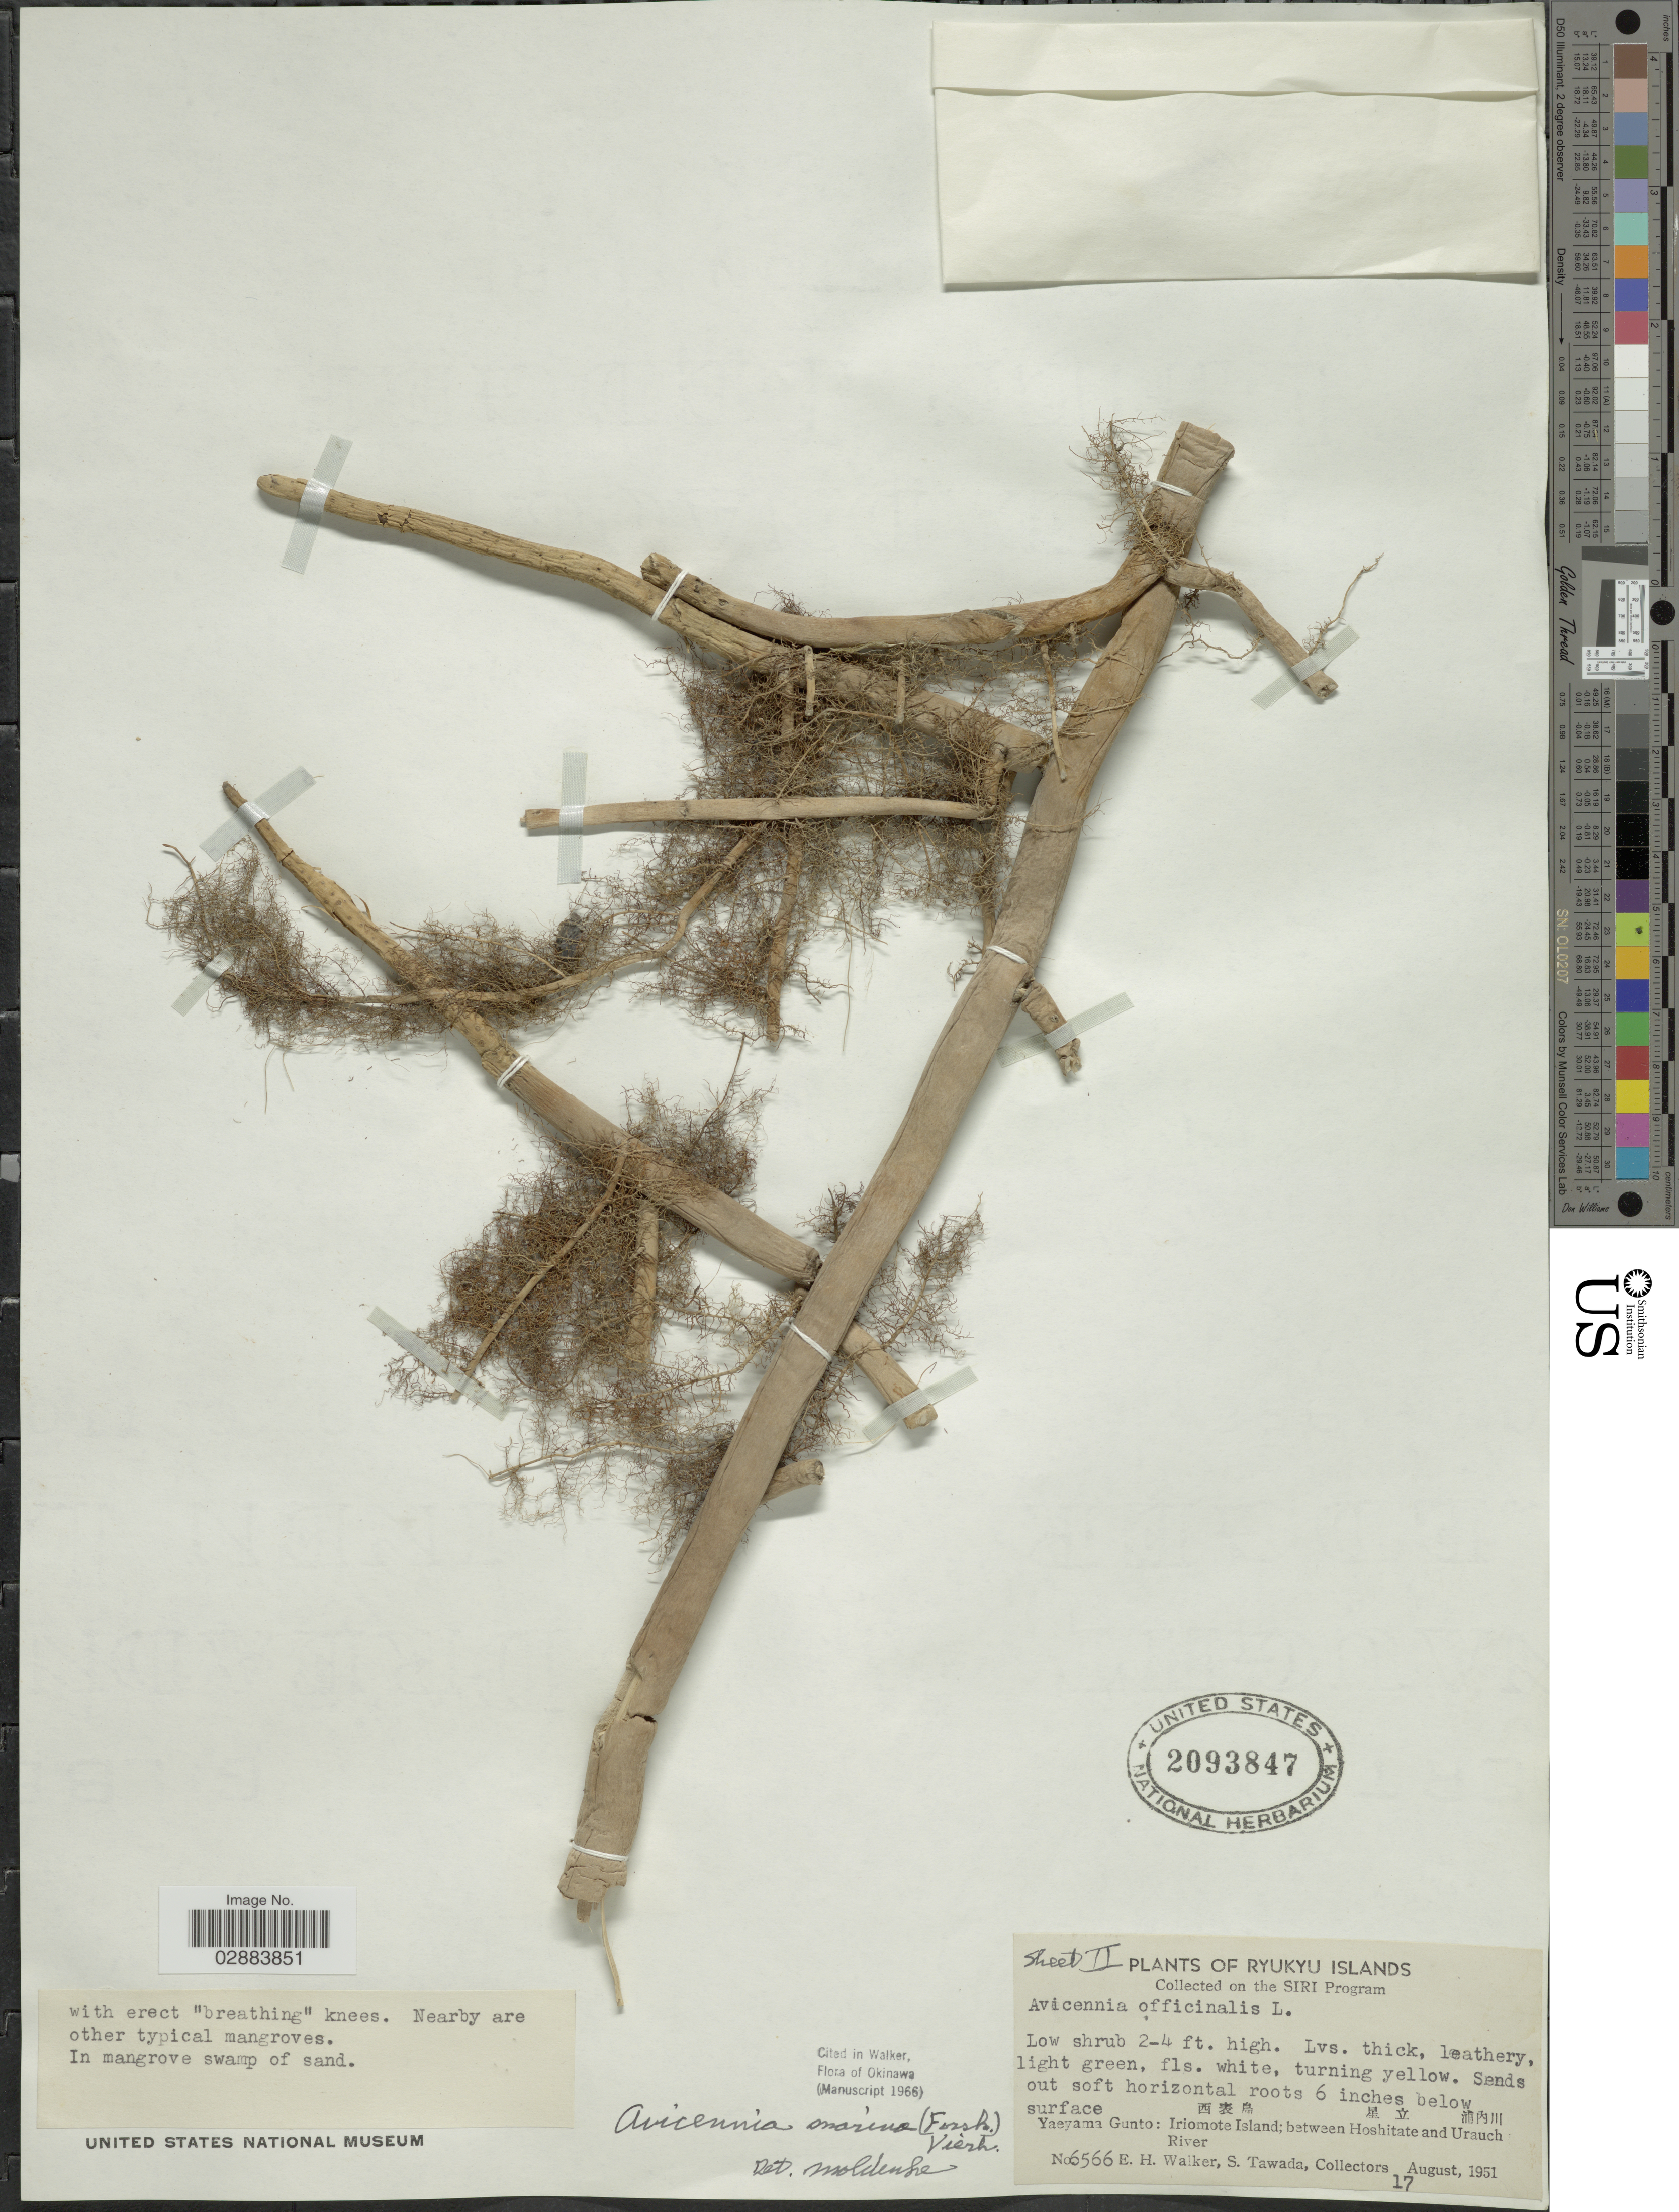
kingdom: Plantae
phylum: Tracheophyta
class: Magnoliopsida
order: Lamiales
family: Acanthaceae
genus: Avicennia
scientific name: Avicennia marina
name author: (Forssk.) Vierh.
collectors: E. H. Walker & S. Tawada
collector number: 6566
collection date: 1951-08-17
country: Japan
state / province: Okinawa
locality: Ryukyu Islands. Yaeyama Gunto: Iriomote Island; between Hoshitate and Urauch River.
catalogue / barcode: US 2093847